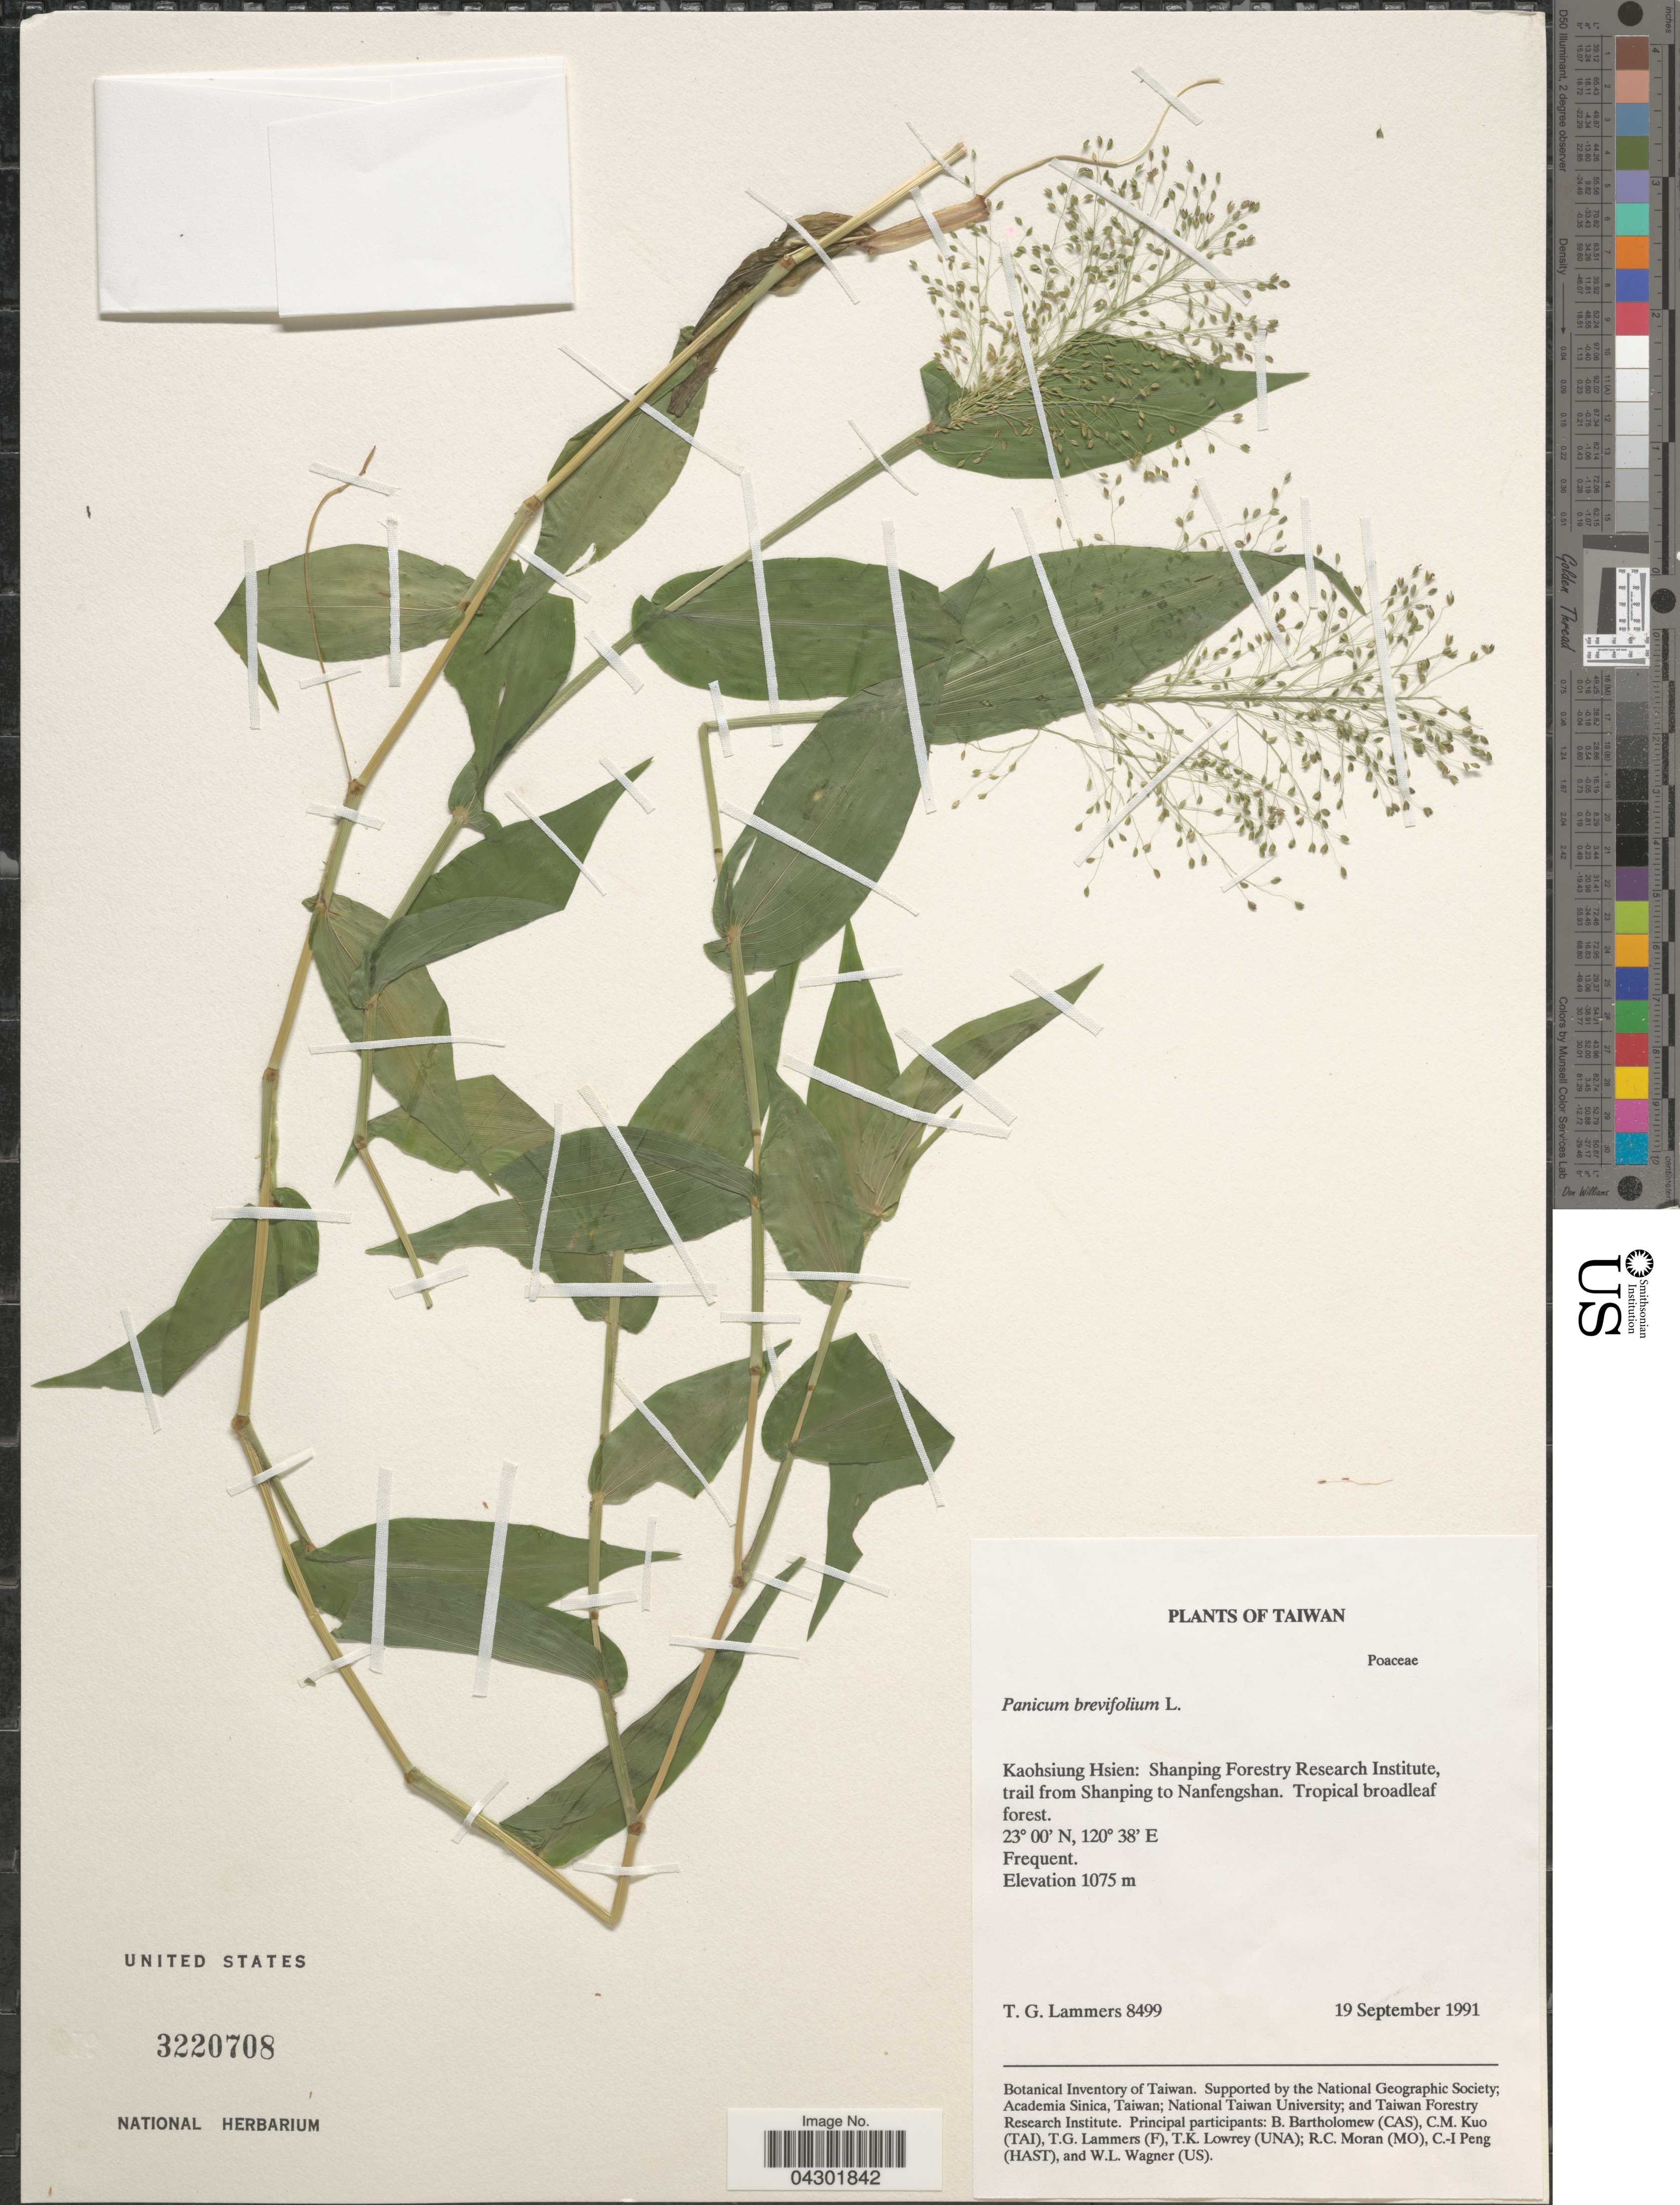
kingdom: Plantae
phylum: Tracheophyta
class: Liliopsida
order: Poales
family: Poaceae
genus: Panicum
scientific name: Panicum brevifolium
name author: L.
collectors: T. Lammers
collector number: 8499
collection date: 1991-09-19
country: Taiwan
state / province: Kaohsiung City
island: Taiwan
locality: Kaohsiung Hsien: Shanping Forestry Research Institute, trail from Shanping to Nanfengshan. Tropical broadleaf forest.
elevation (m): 1075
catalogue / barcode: US 3220708